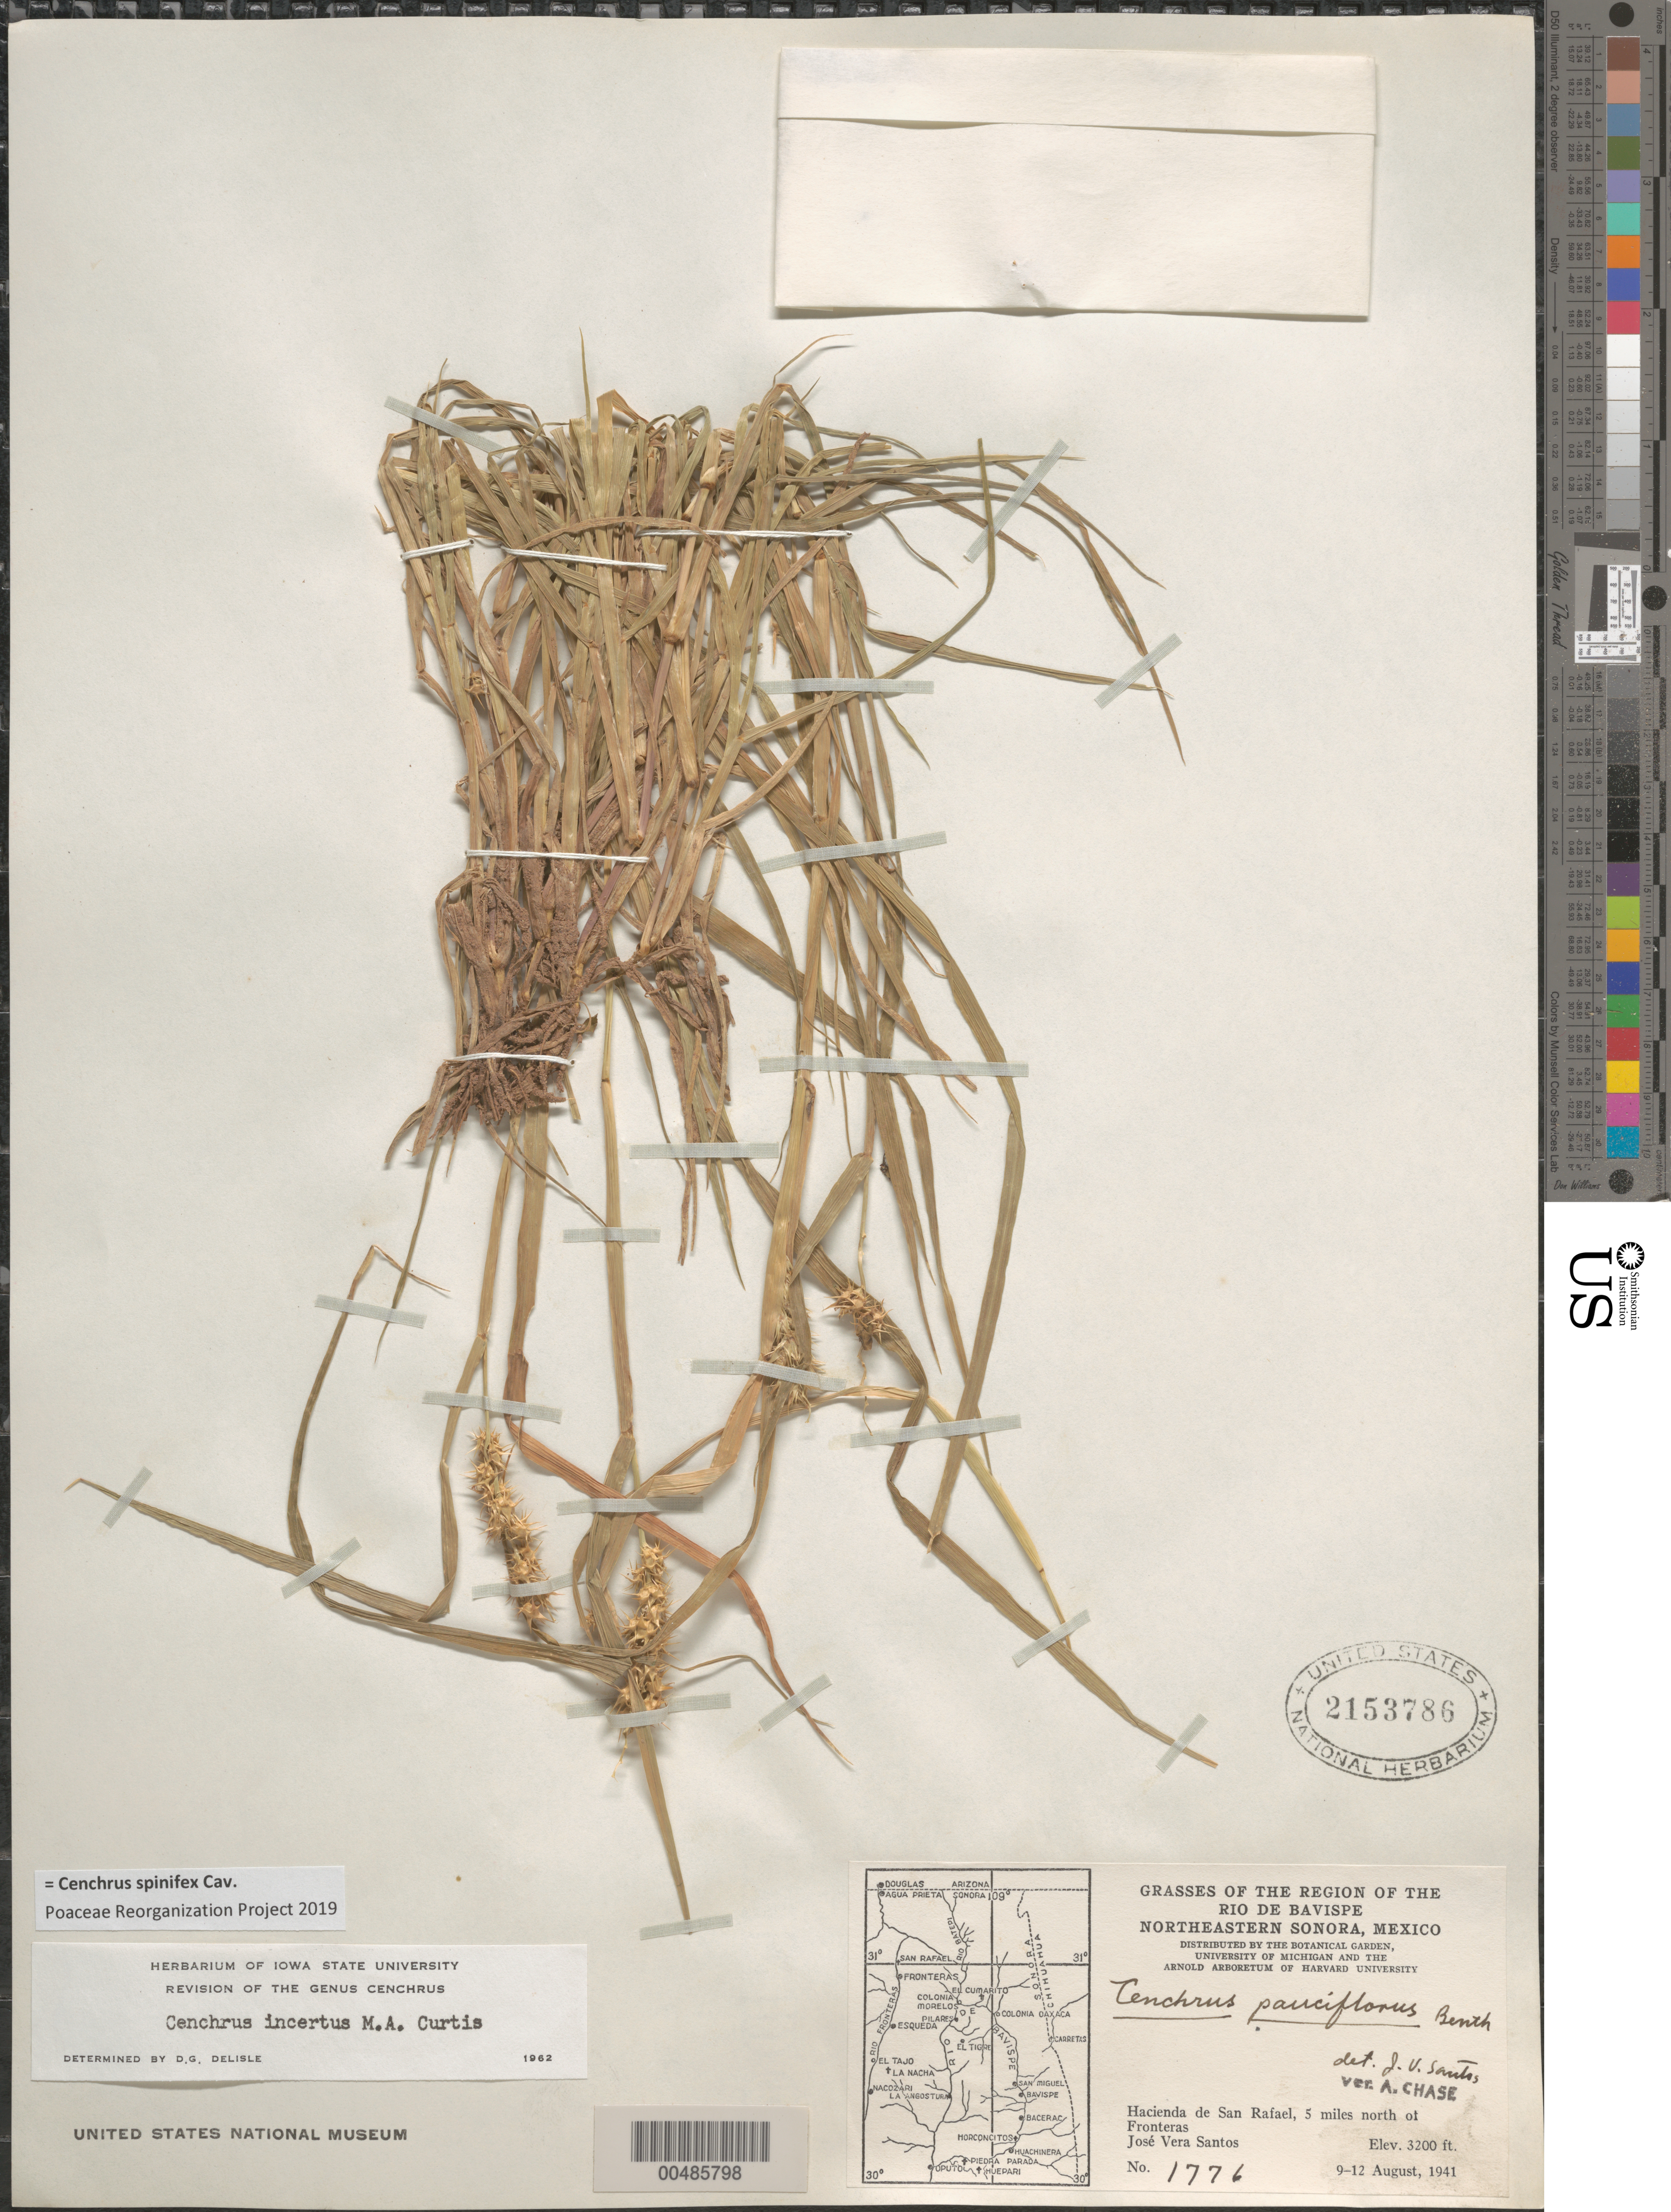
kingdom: Plantae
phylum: Tracheophyta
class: Liliopsida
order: Poales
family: Poaceae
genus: Cenchrus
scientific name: Cenchrus spinifex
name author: Cav.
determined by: Poaceae Reorganization Project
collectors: J. V. Santos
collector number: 1776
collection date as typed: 9 Aug 1941 to 12 Aug 1941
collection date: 1941-08-09/1941-08-12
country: Mexico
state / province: Sonora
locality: Region of the Rio de Bavispe, NE Sonora, Hacienda de San Rafael, 5 mi N of Fronteras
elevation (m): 975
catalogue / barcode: US 2153786